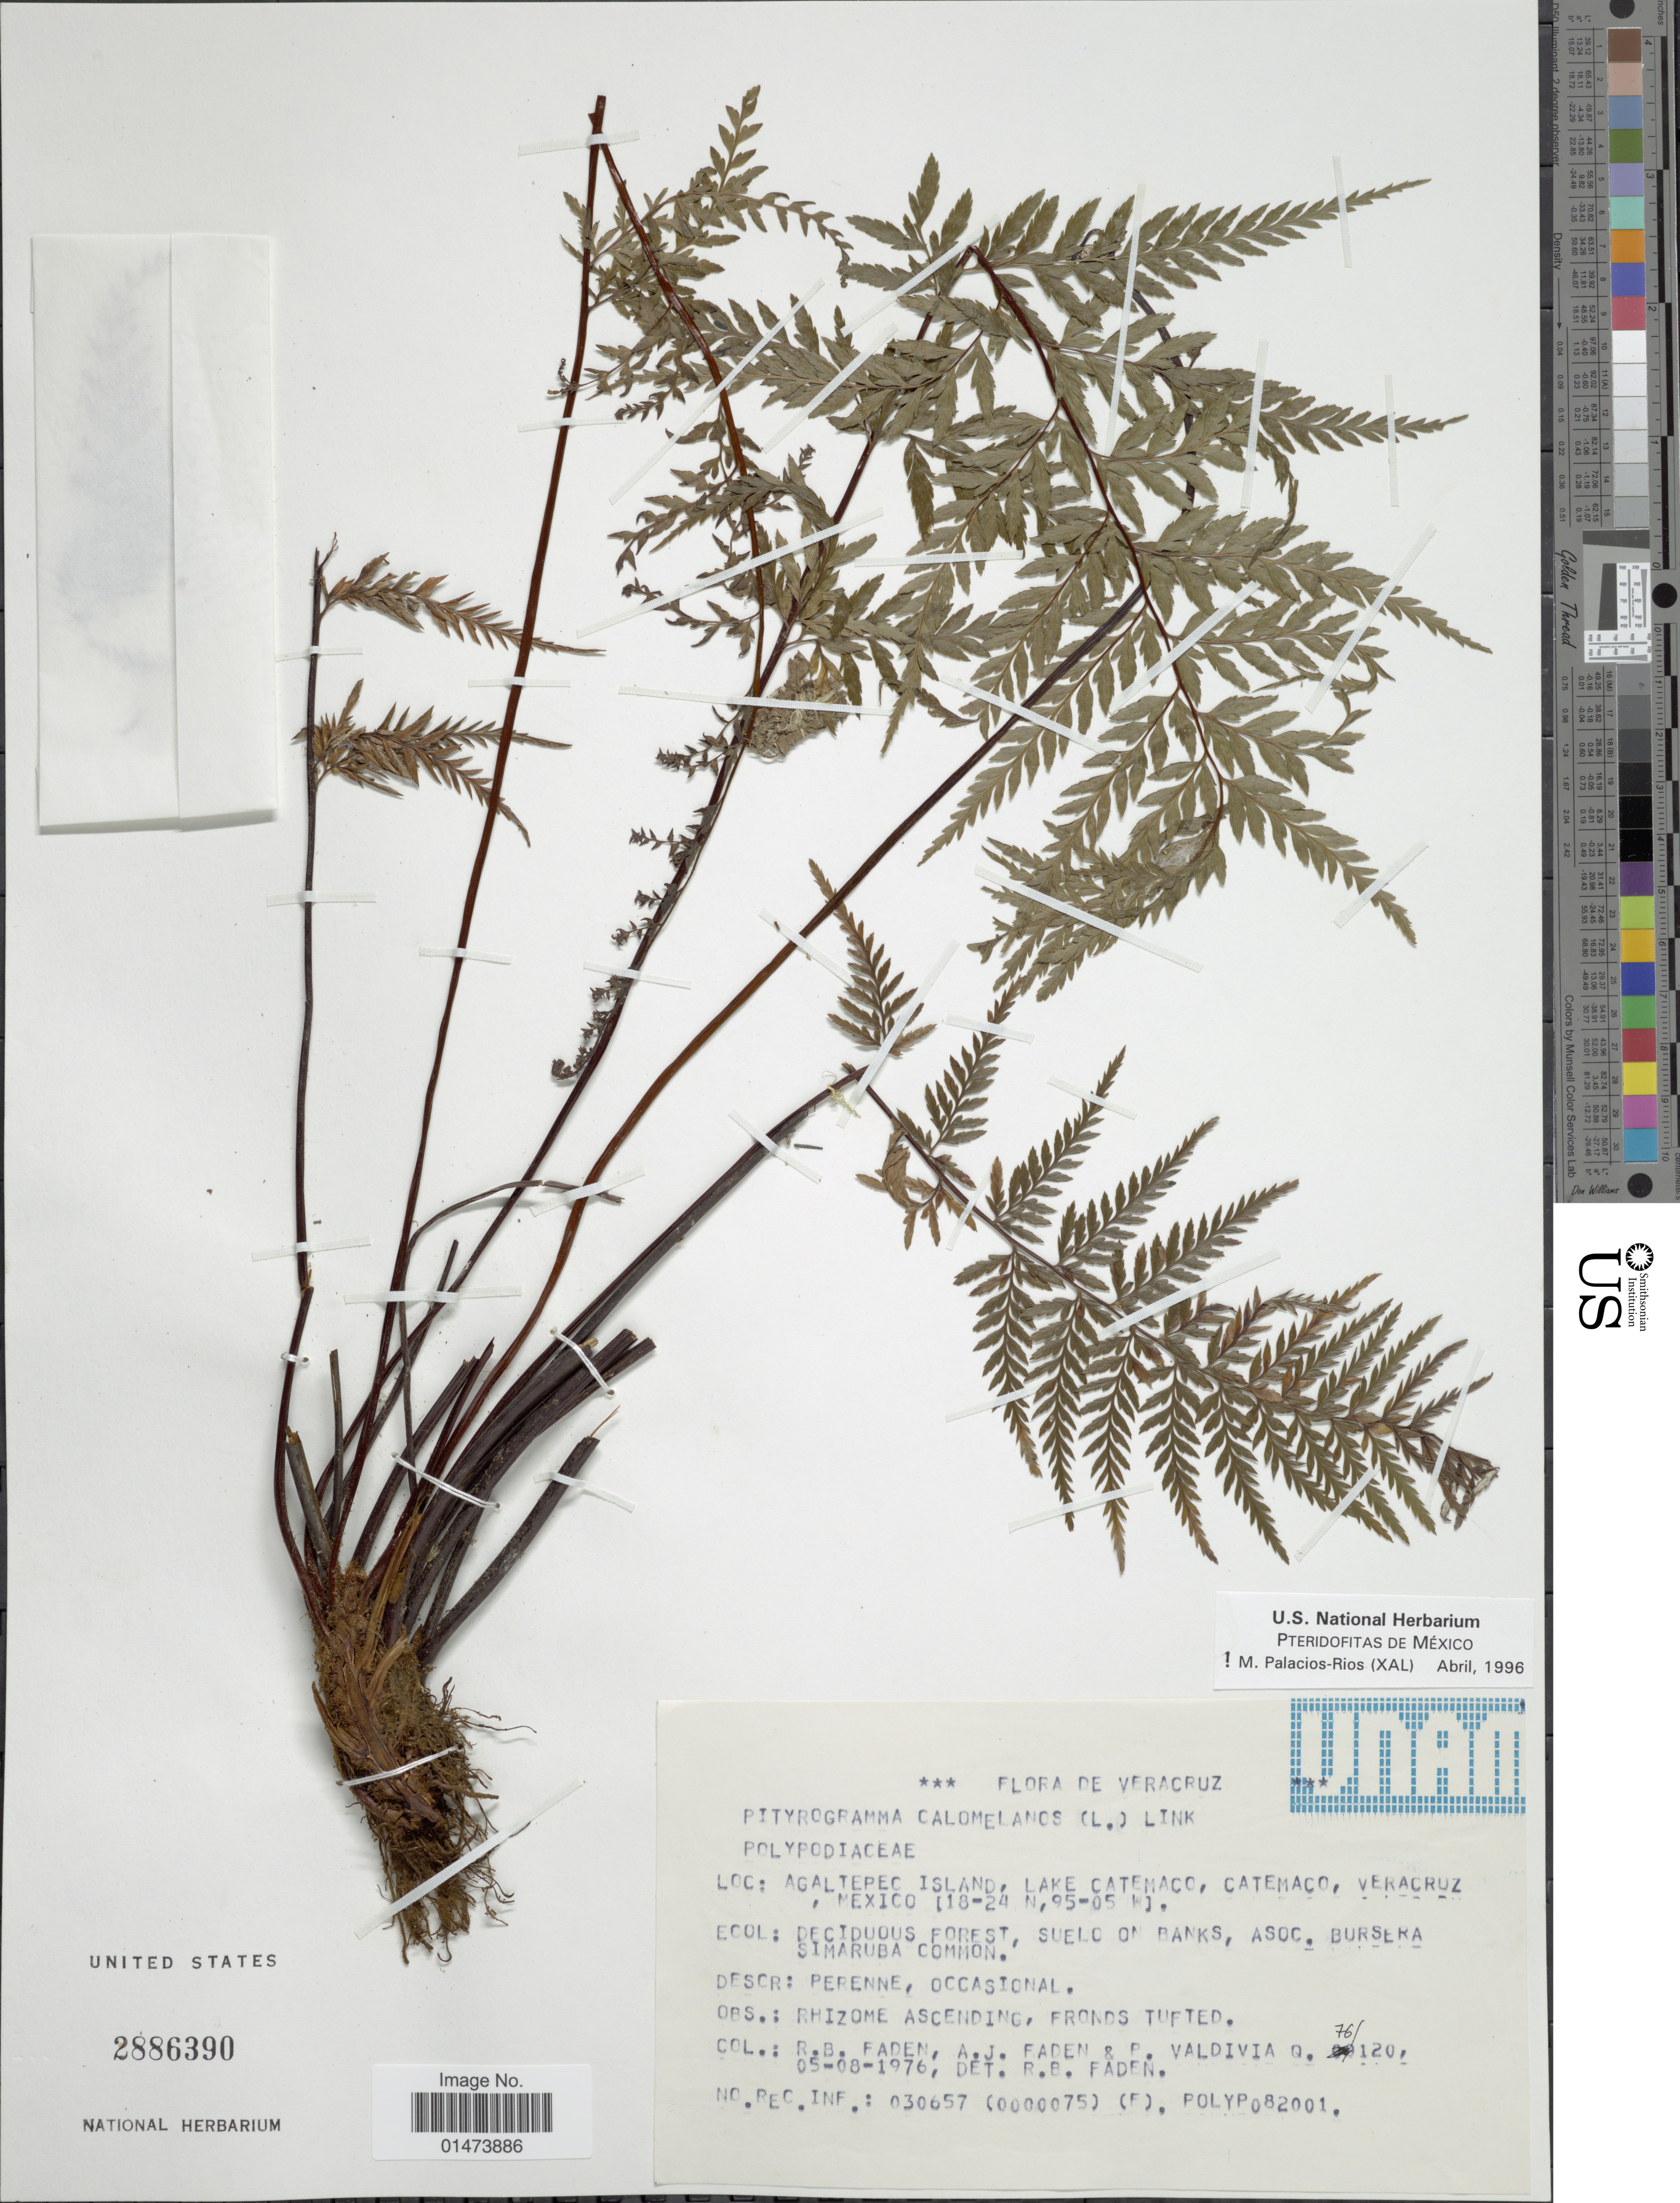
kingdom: Plantae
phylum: Tracheophyta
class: Polypodiopsida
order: Polypodiales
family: Pteridaceae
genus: Pityrogramma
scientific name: Pityrogramma calomelanos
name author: (L.) Link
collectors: R. B. Faden, A. J. Faden & P. Valdiva Q.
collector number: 76/120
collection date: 1976-08-05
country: Mexico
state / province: Veracruz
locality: Agaltepec Island, Lake Catemaco, Catemaco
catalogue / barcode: US 2886390